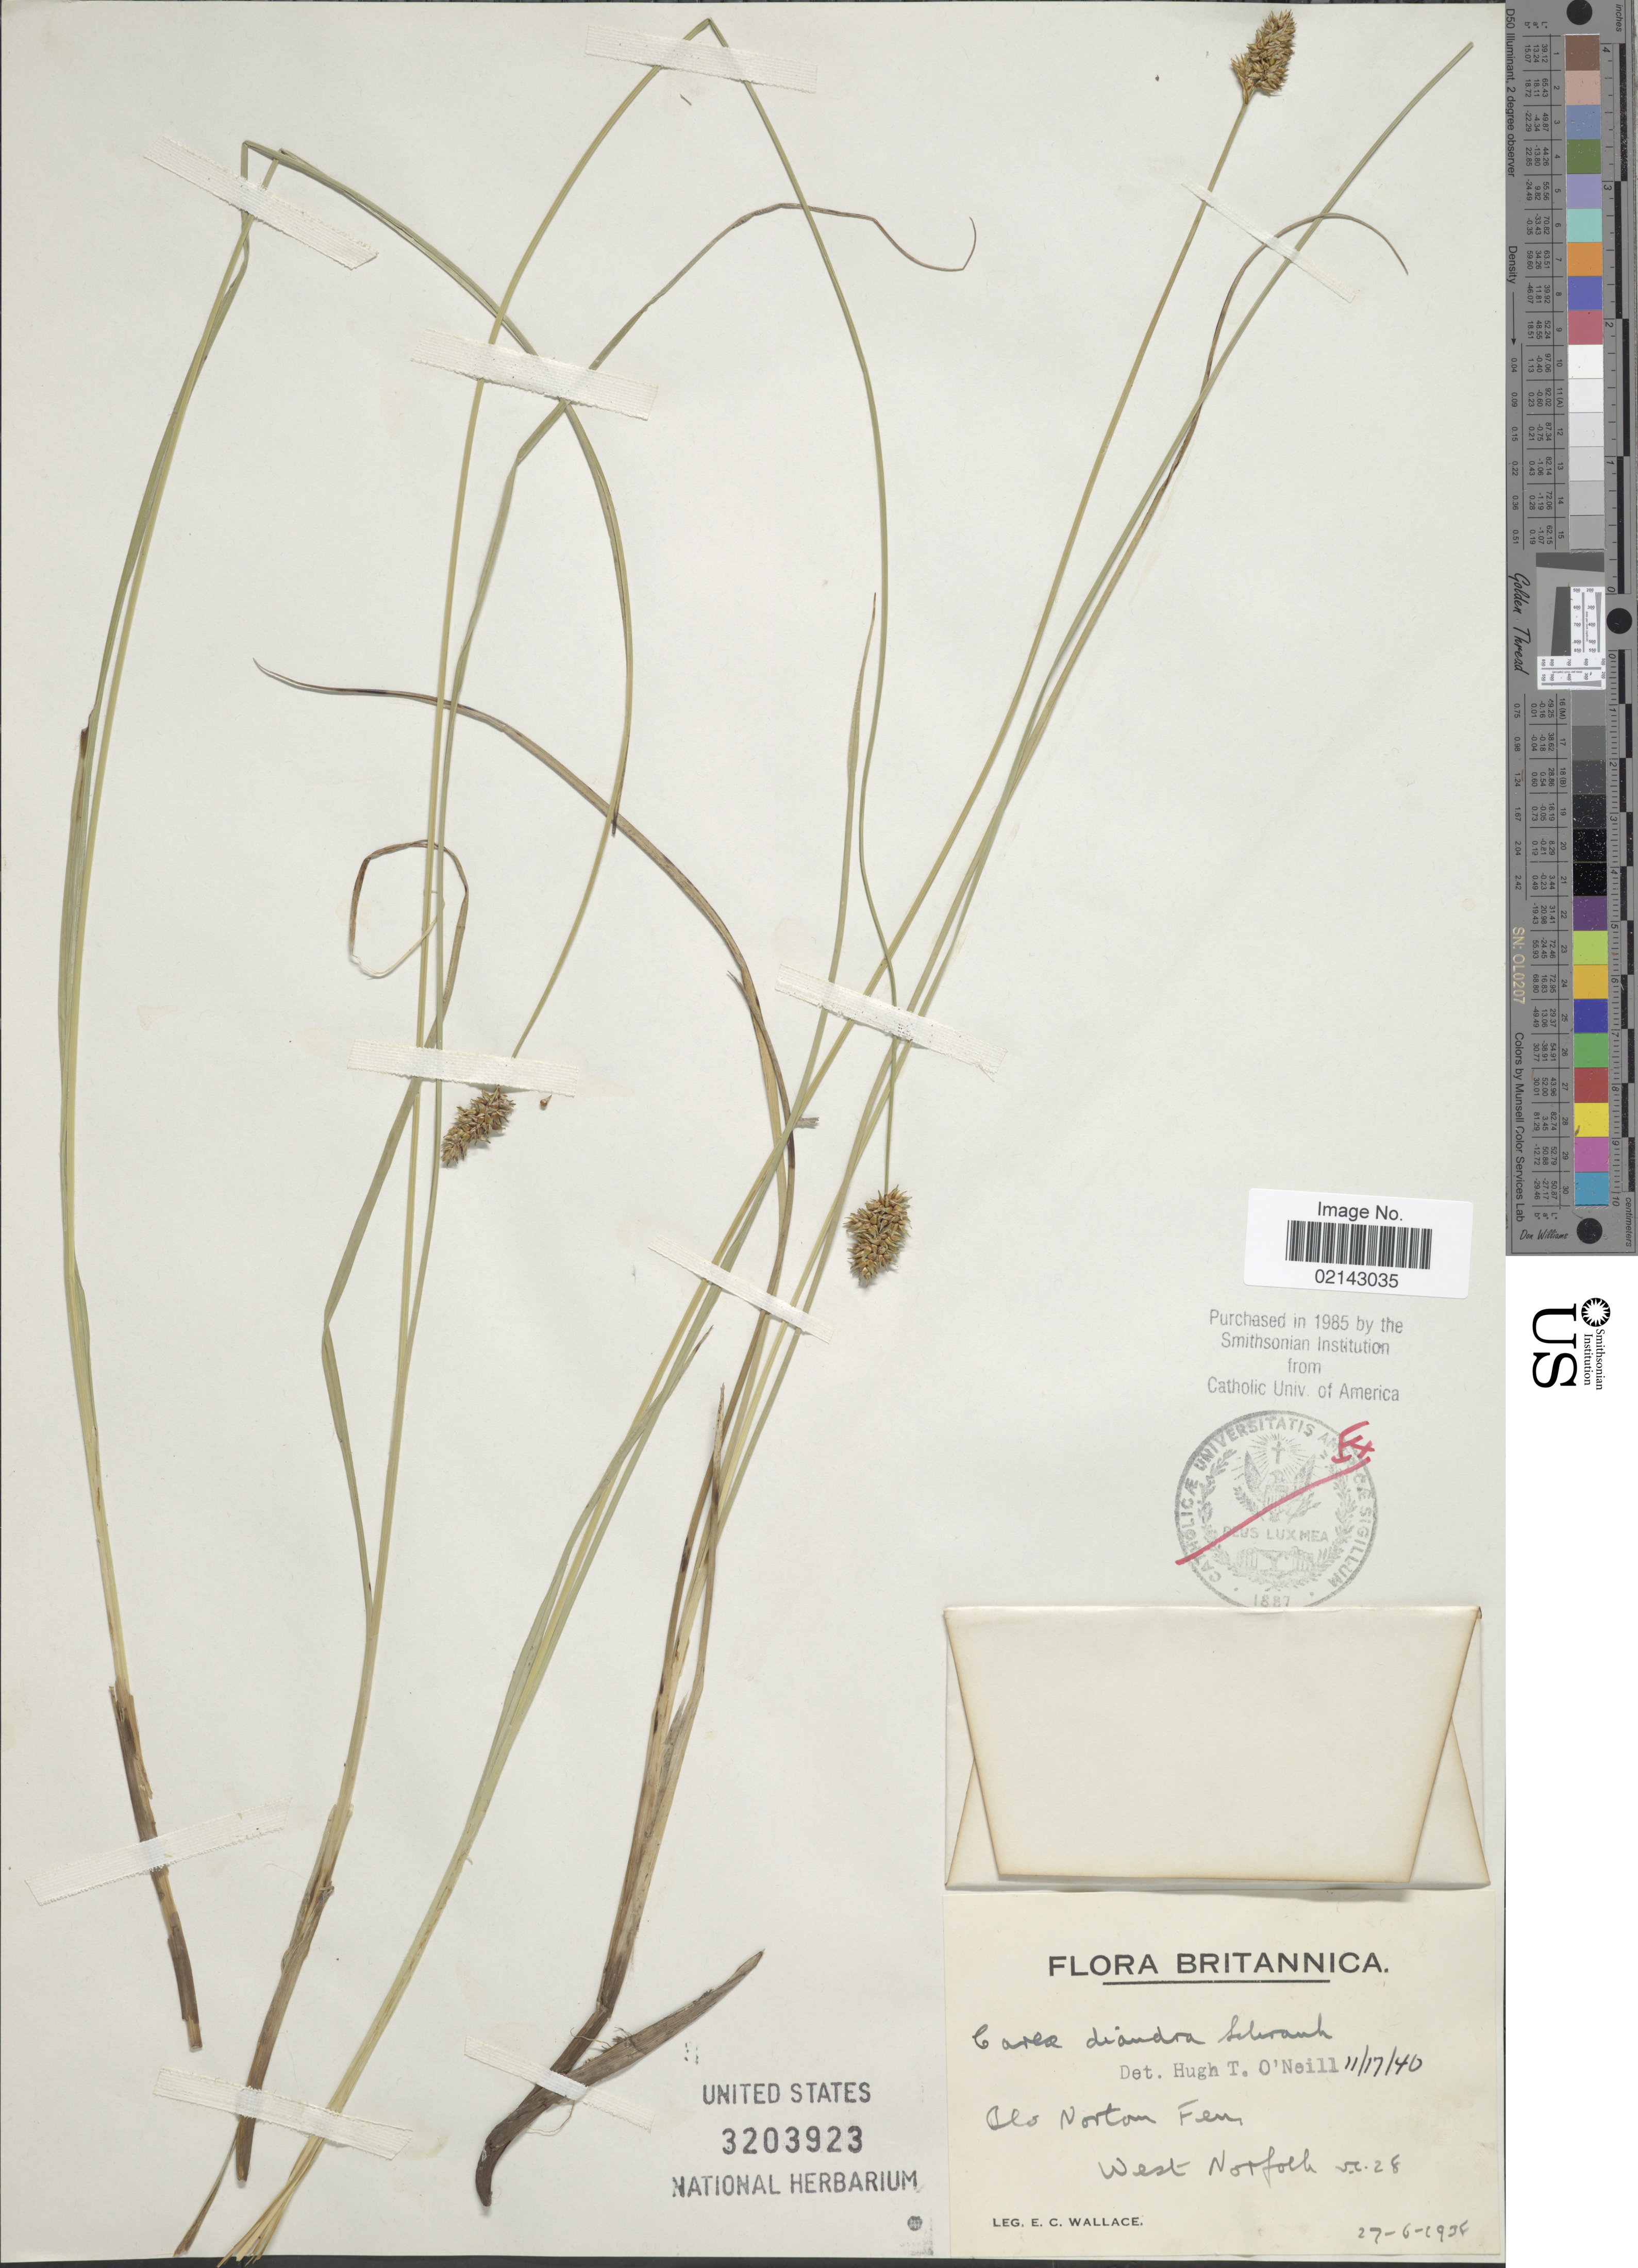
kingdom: Plantae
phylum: Tracheophyta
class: Liliopsida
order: Poales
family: Cyperaceae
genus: Carex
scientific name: Carex diandra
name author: Schrank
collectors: E. C. Wallace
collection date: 1938-06-27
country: United Kingdom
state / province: England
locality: Britannica. Blo NortoN Fen. West Norfolk, v.c. 28.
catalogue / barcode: US 3203923